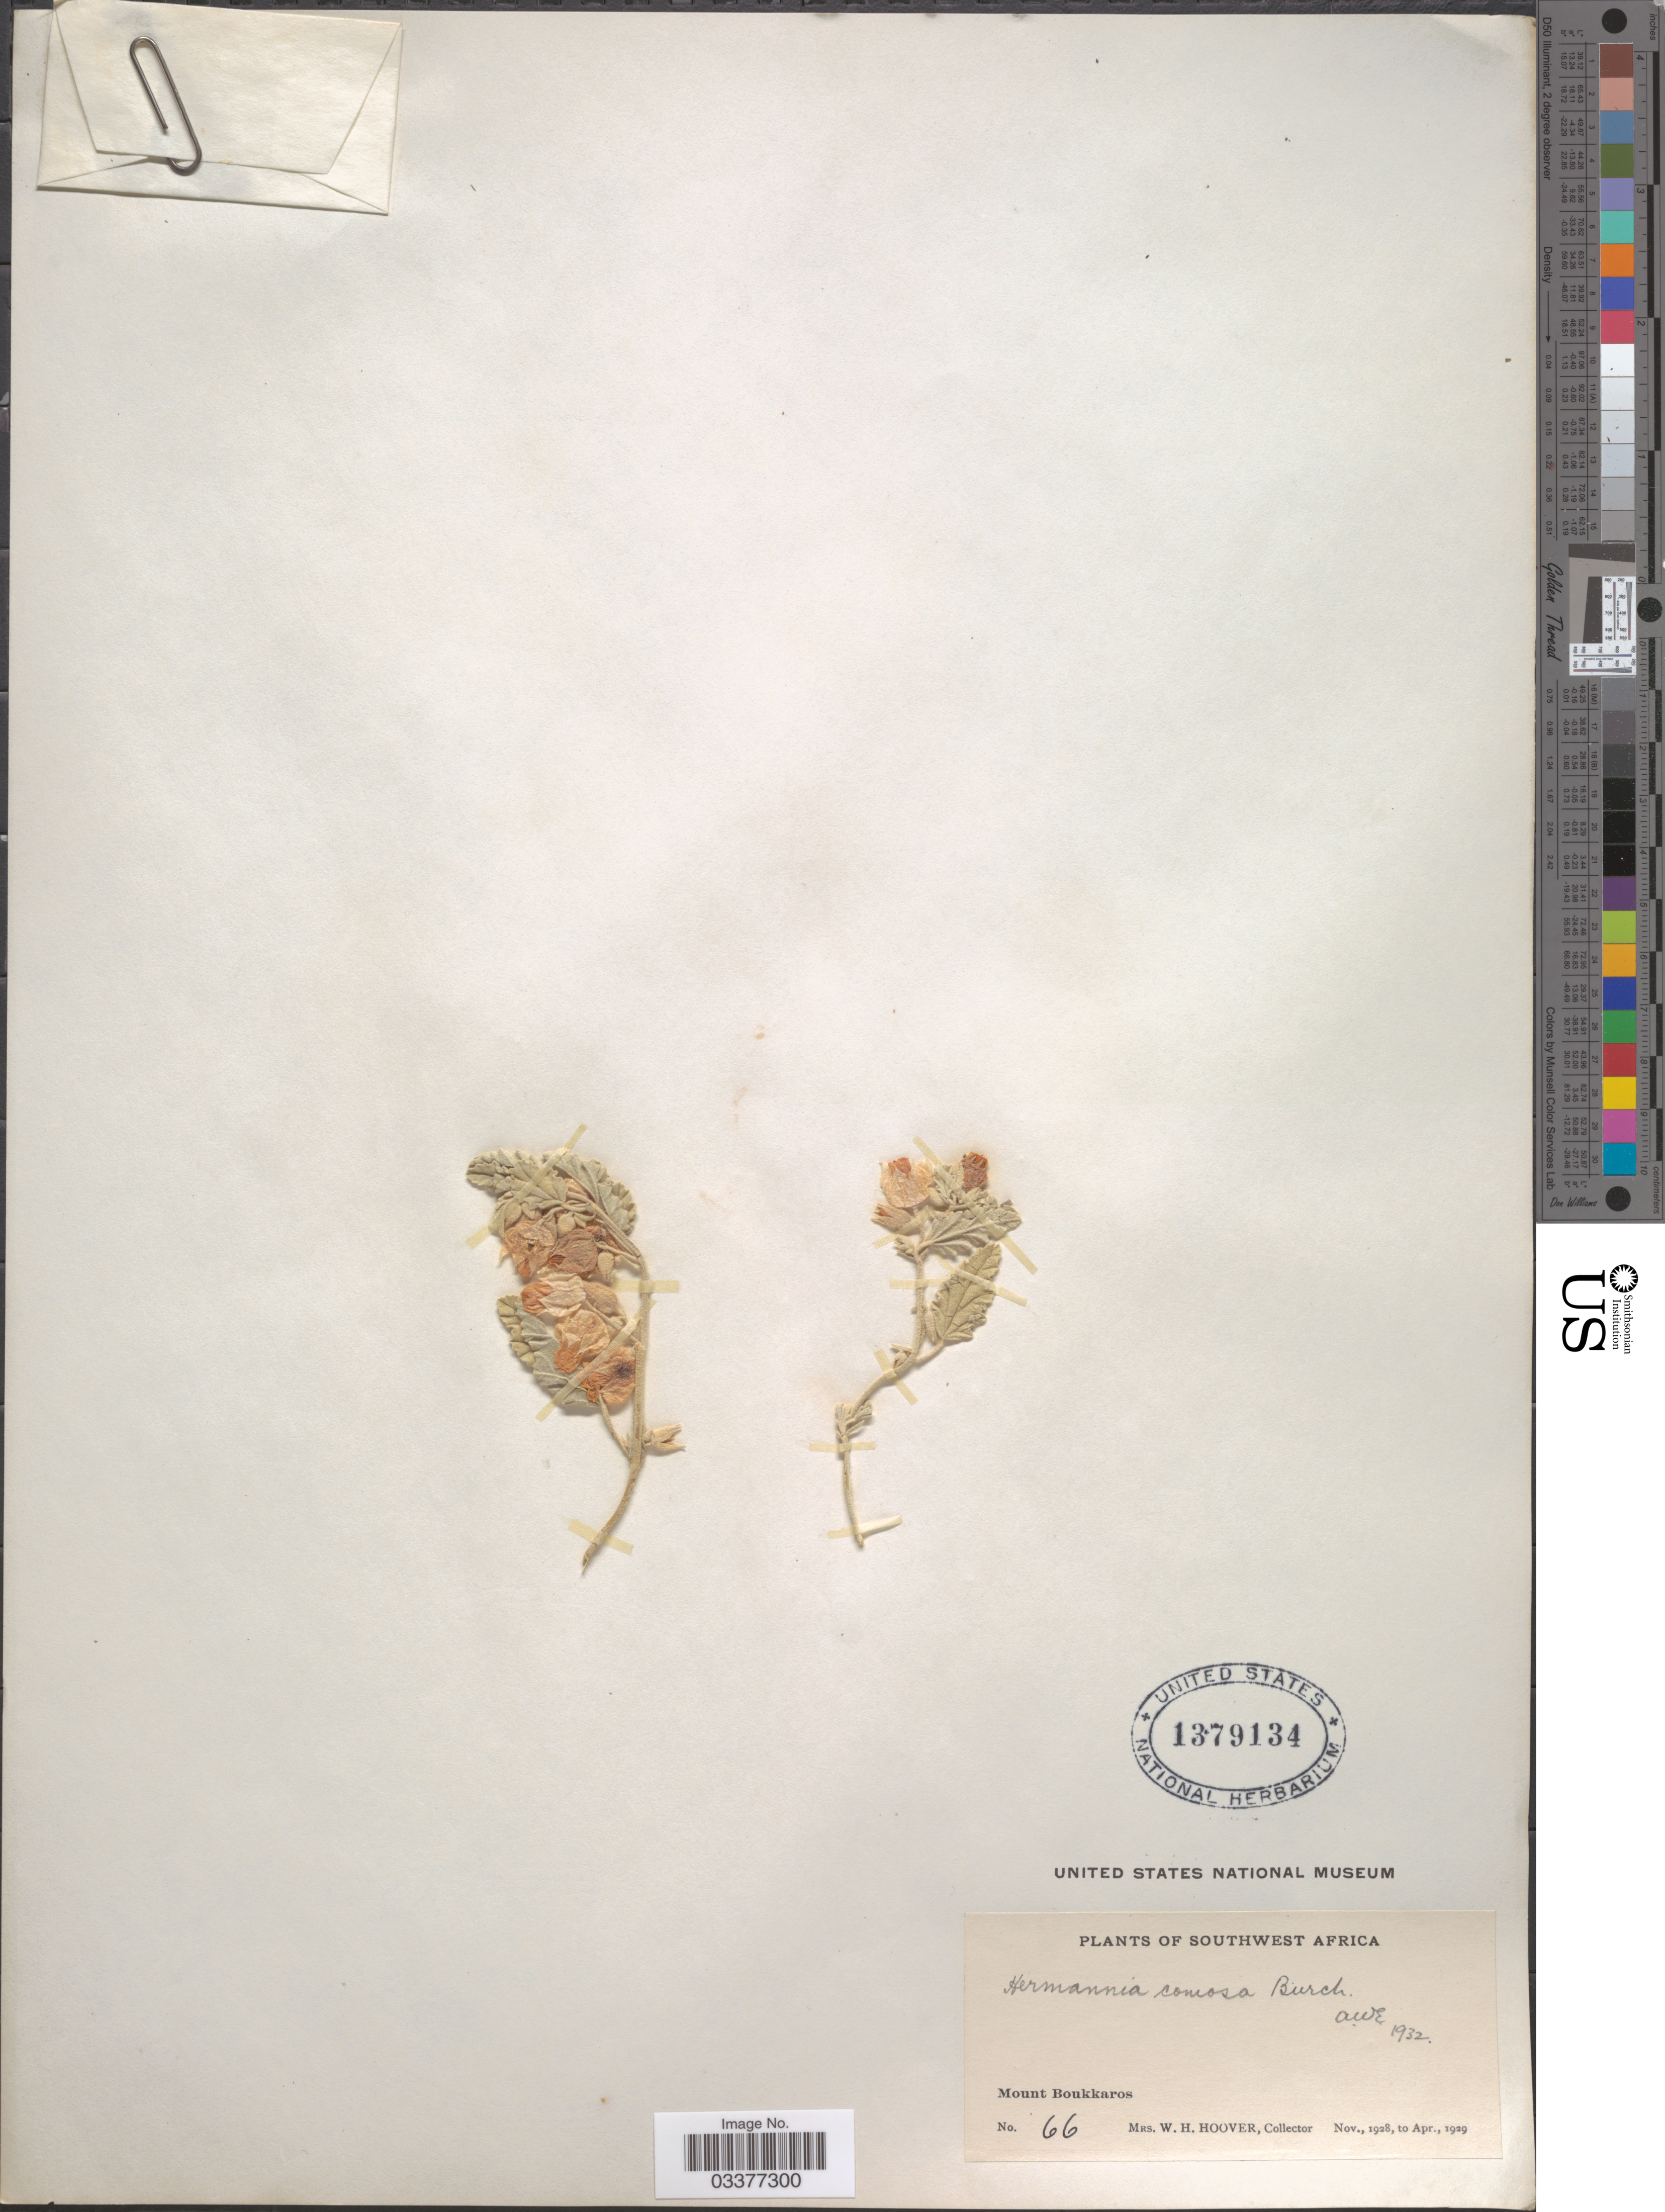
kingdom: Plantae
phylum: Tracheophyta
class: Magnoliopsida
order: Malvales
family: Malvaceae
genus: Hermannia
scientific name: Hermannia comosa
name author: ex DC.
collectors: W. H. Hoover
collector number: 66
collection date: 1928-11/1929-04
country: Namibia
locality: Southwest Africa. Mount Boukkaros.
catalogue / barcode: US 1379134